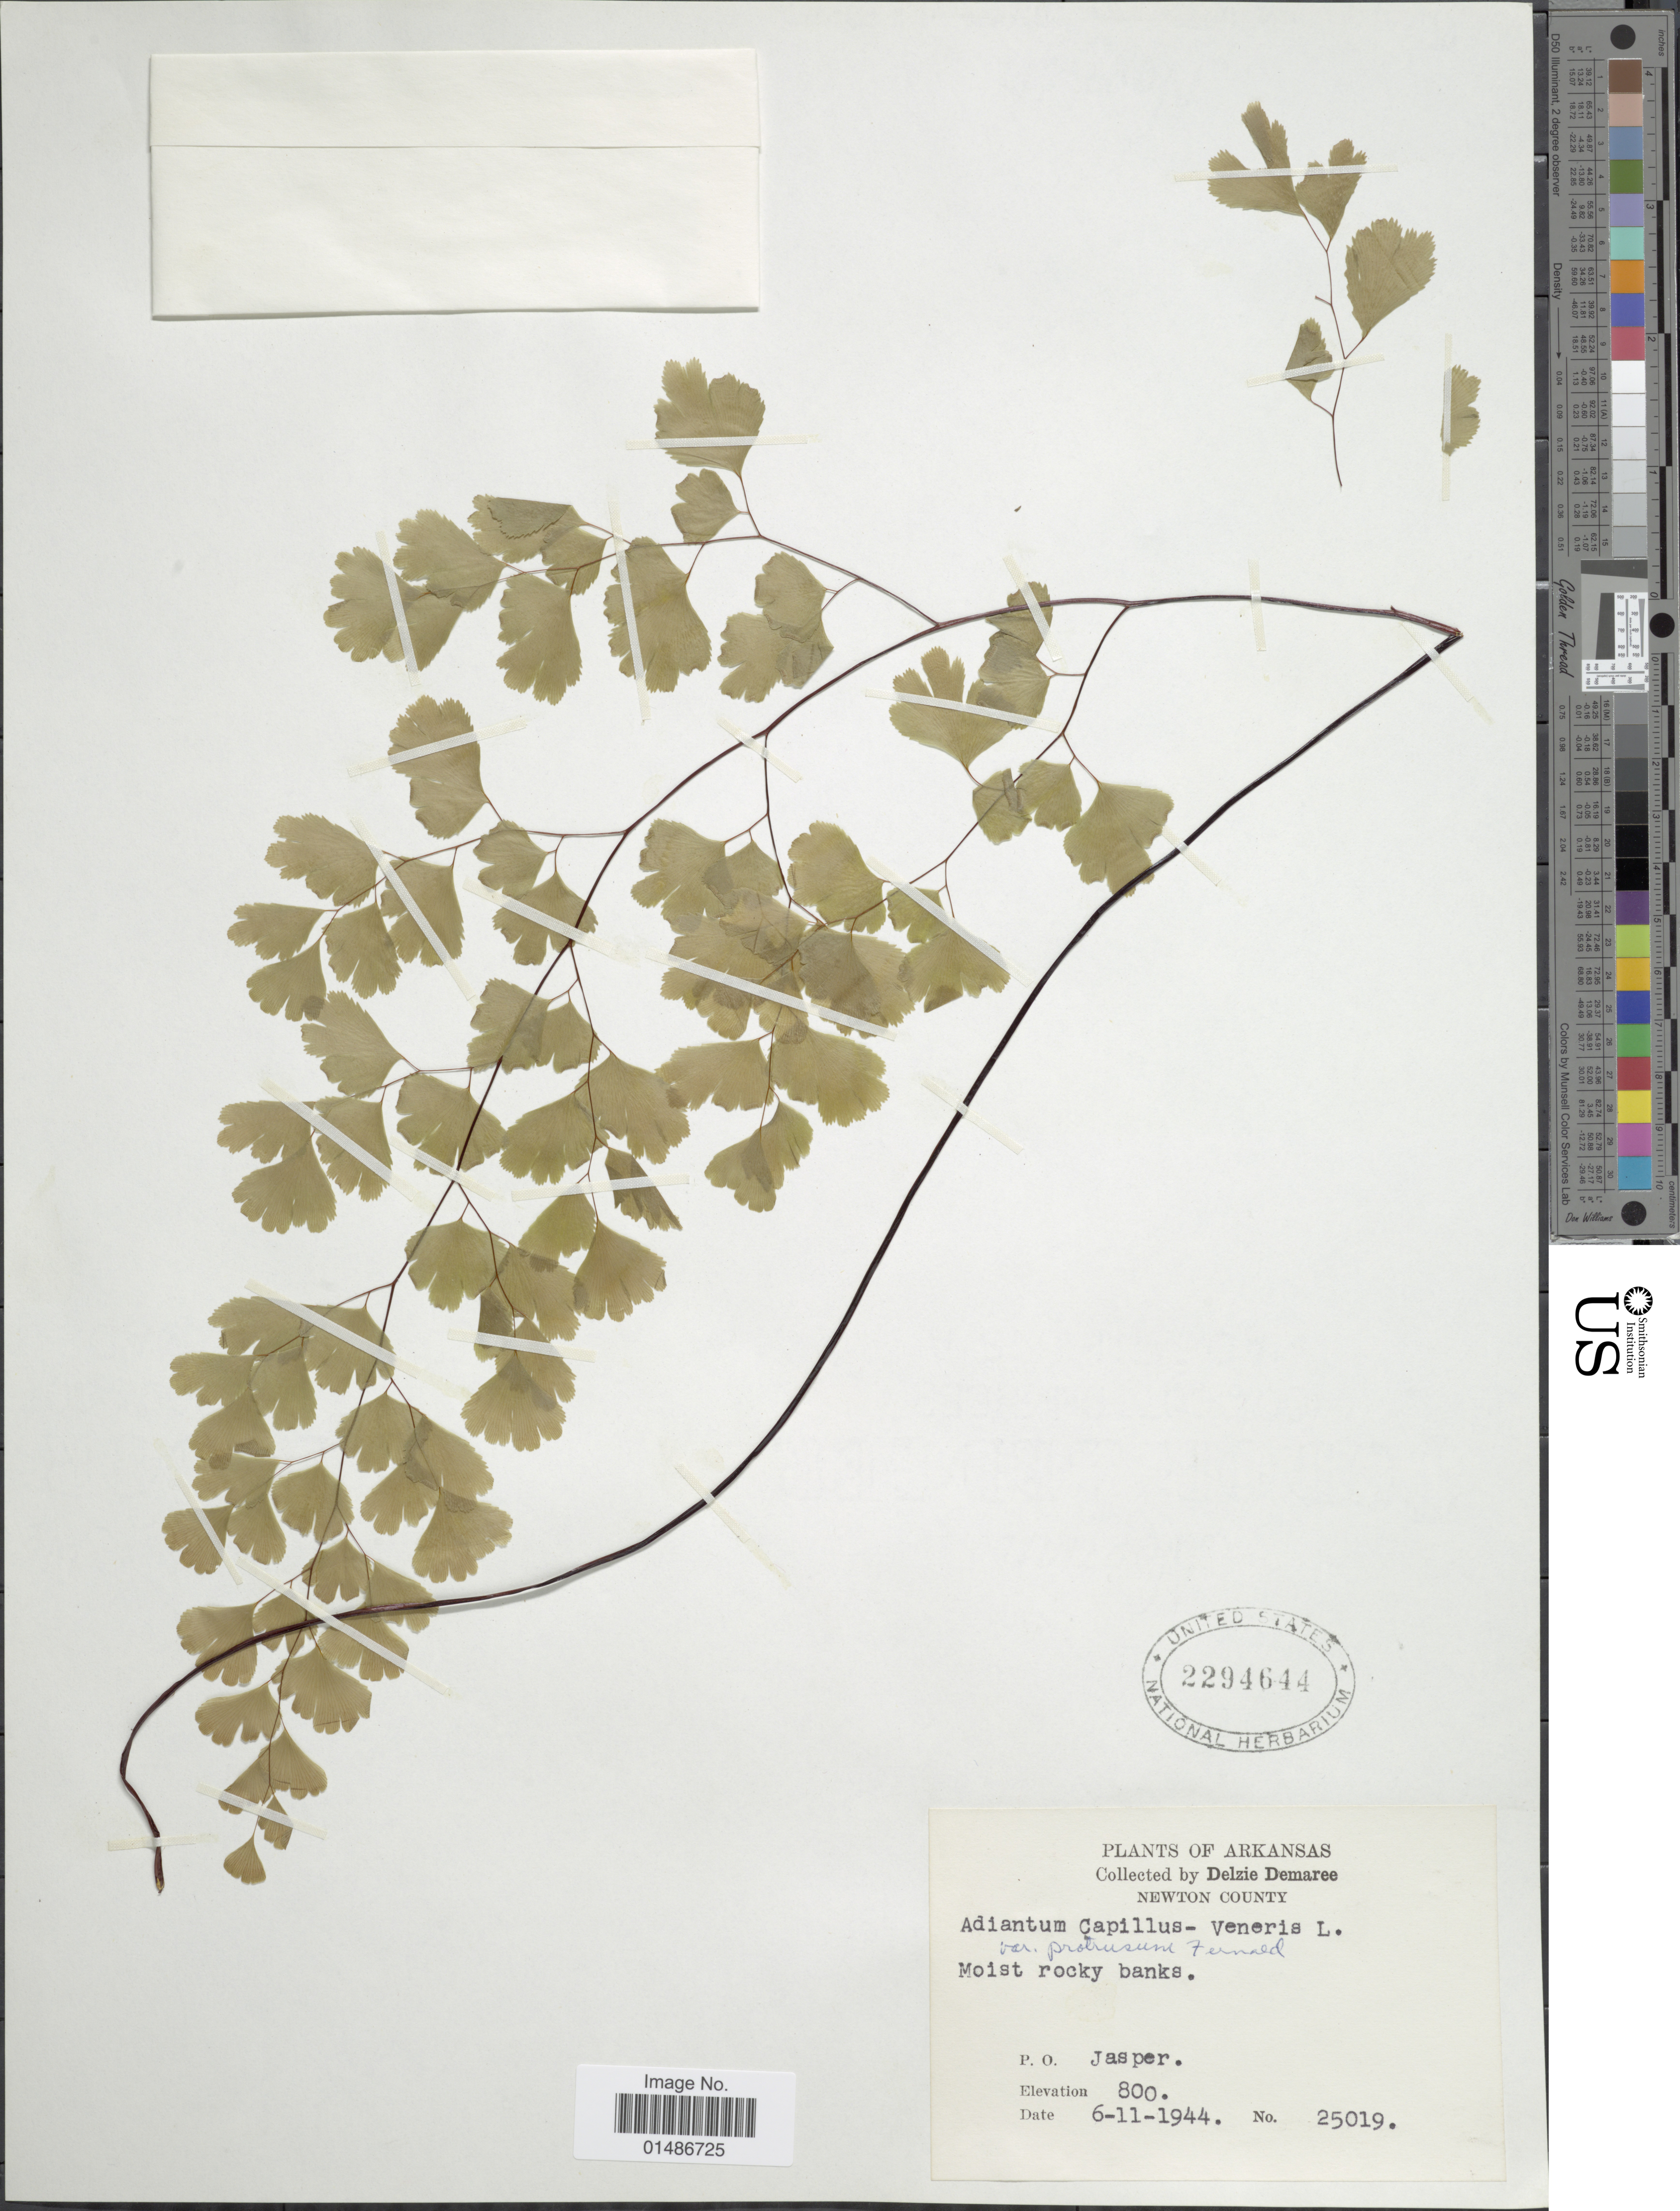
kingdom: Plantae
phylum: Tracheophyta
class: Polypodiopsida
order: Polypodiales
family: Pteridaceae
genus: Adiantum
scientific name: Adiantum capillus-veneris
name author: L.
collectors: D. Demaree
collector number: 25019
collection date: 1944-06-11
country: United States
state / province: Arkansas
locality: Newton County. Moist rocky banks. P.O. Jasper.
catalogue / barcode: US 2294644